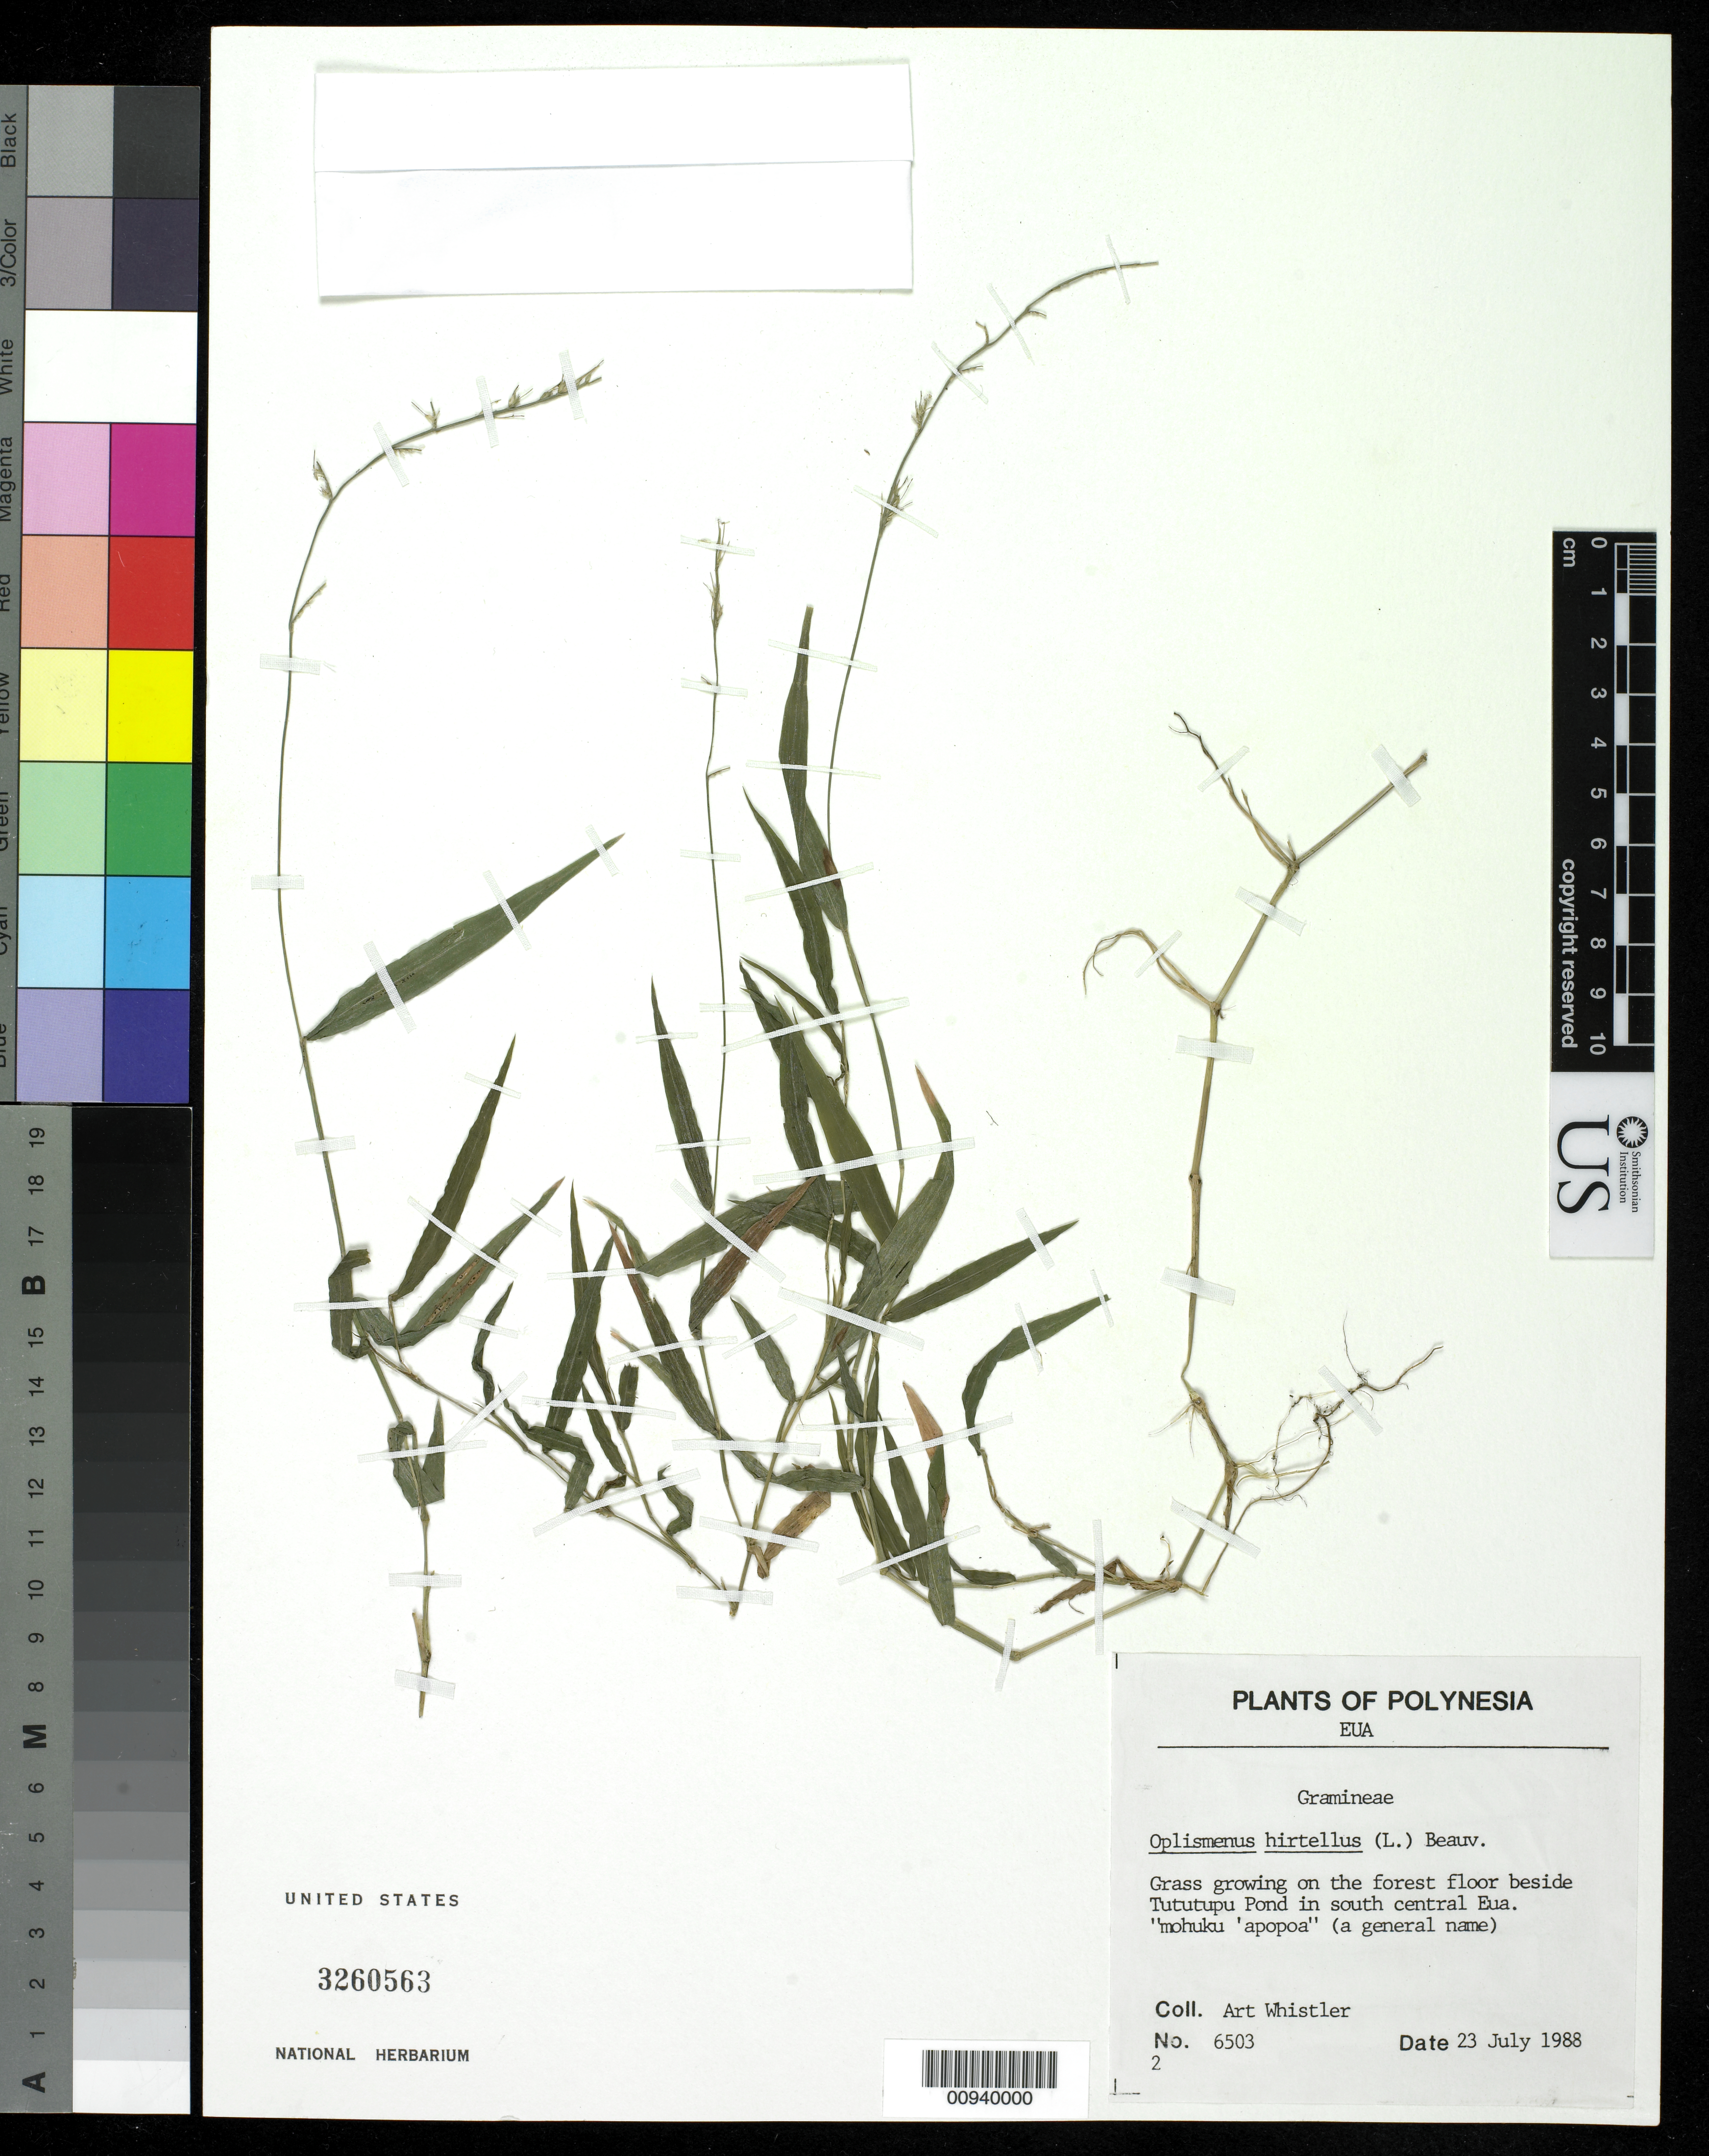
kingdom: Plantae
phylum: Tracheophyta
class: Liliopsida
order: Poales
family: Poaceae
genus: Oplismenus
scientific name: Oplismenus hirtellus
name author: (L.) P. Beauv.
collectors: A. Whistler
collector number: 6503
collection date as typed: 23 Jul 1988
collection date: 1988-07-23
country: Tonga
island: Eua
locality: Tutupu Pond in South Central Eua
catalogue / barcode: US 3260563